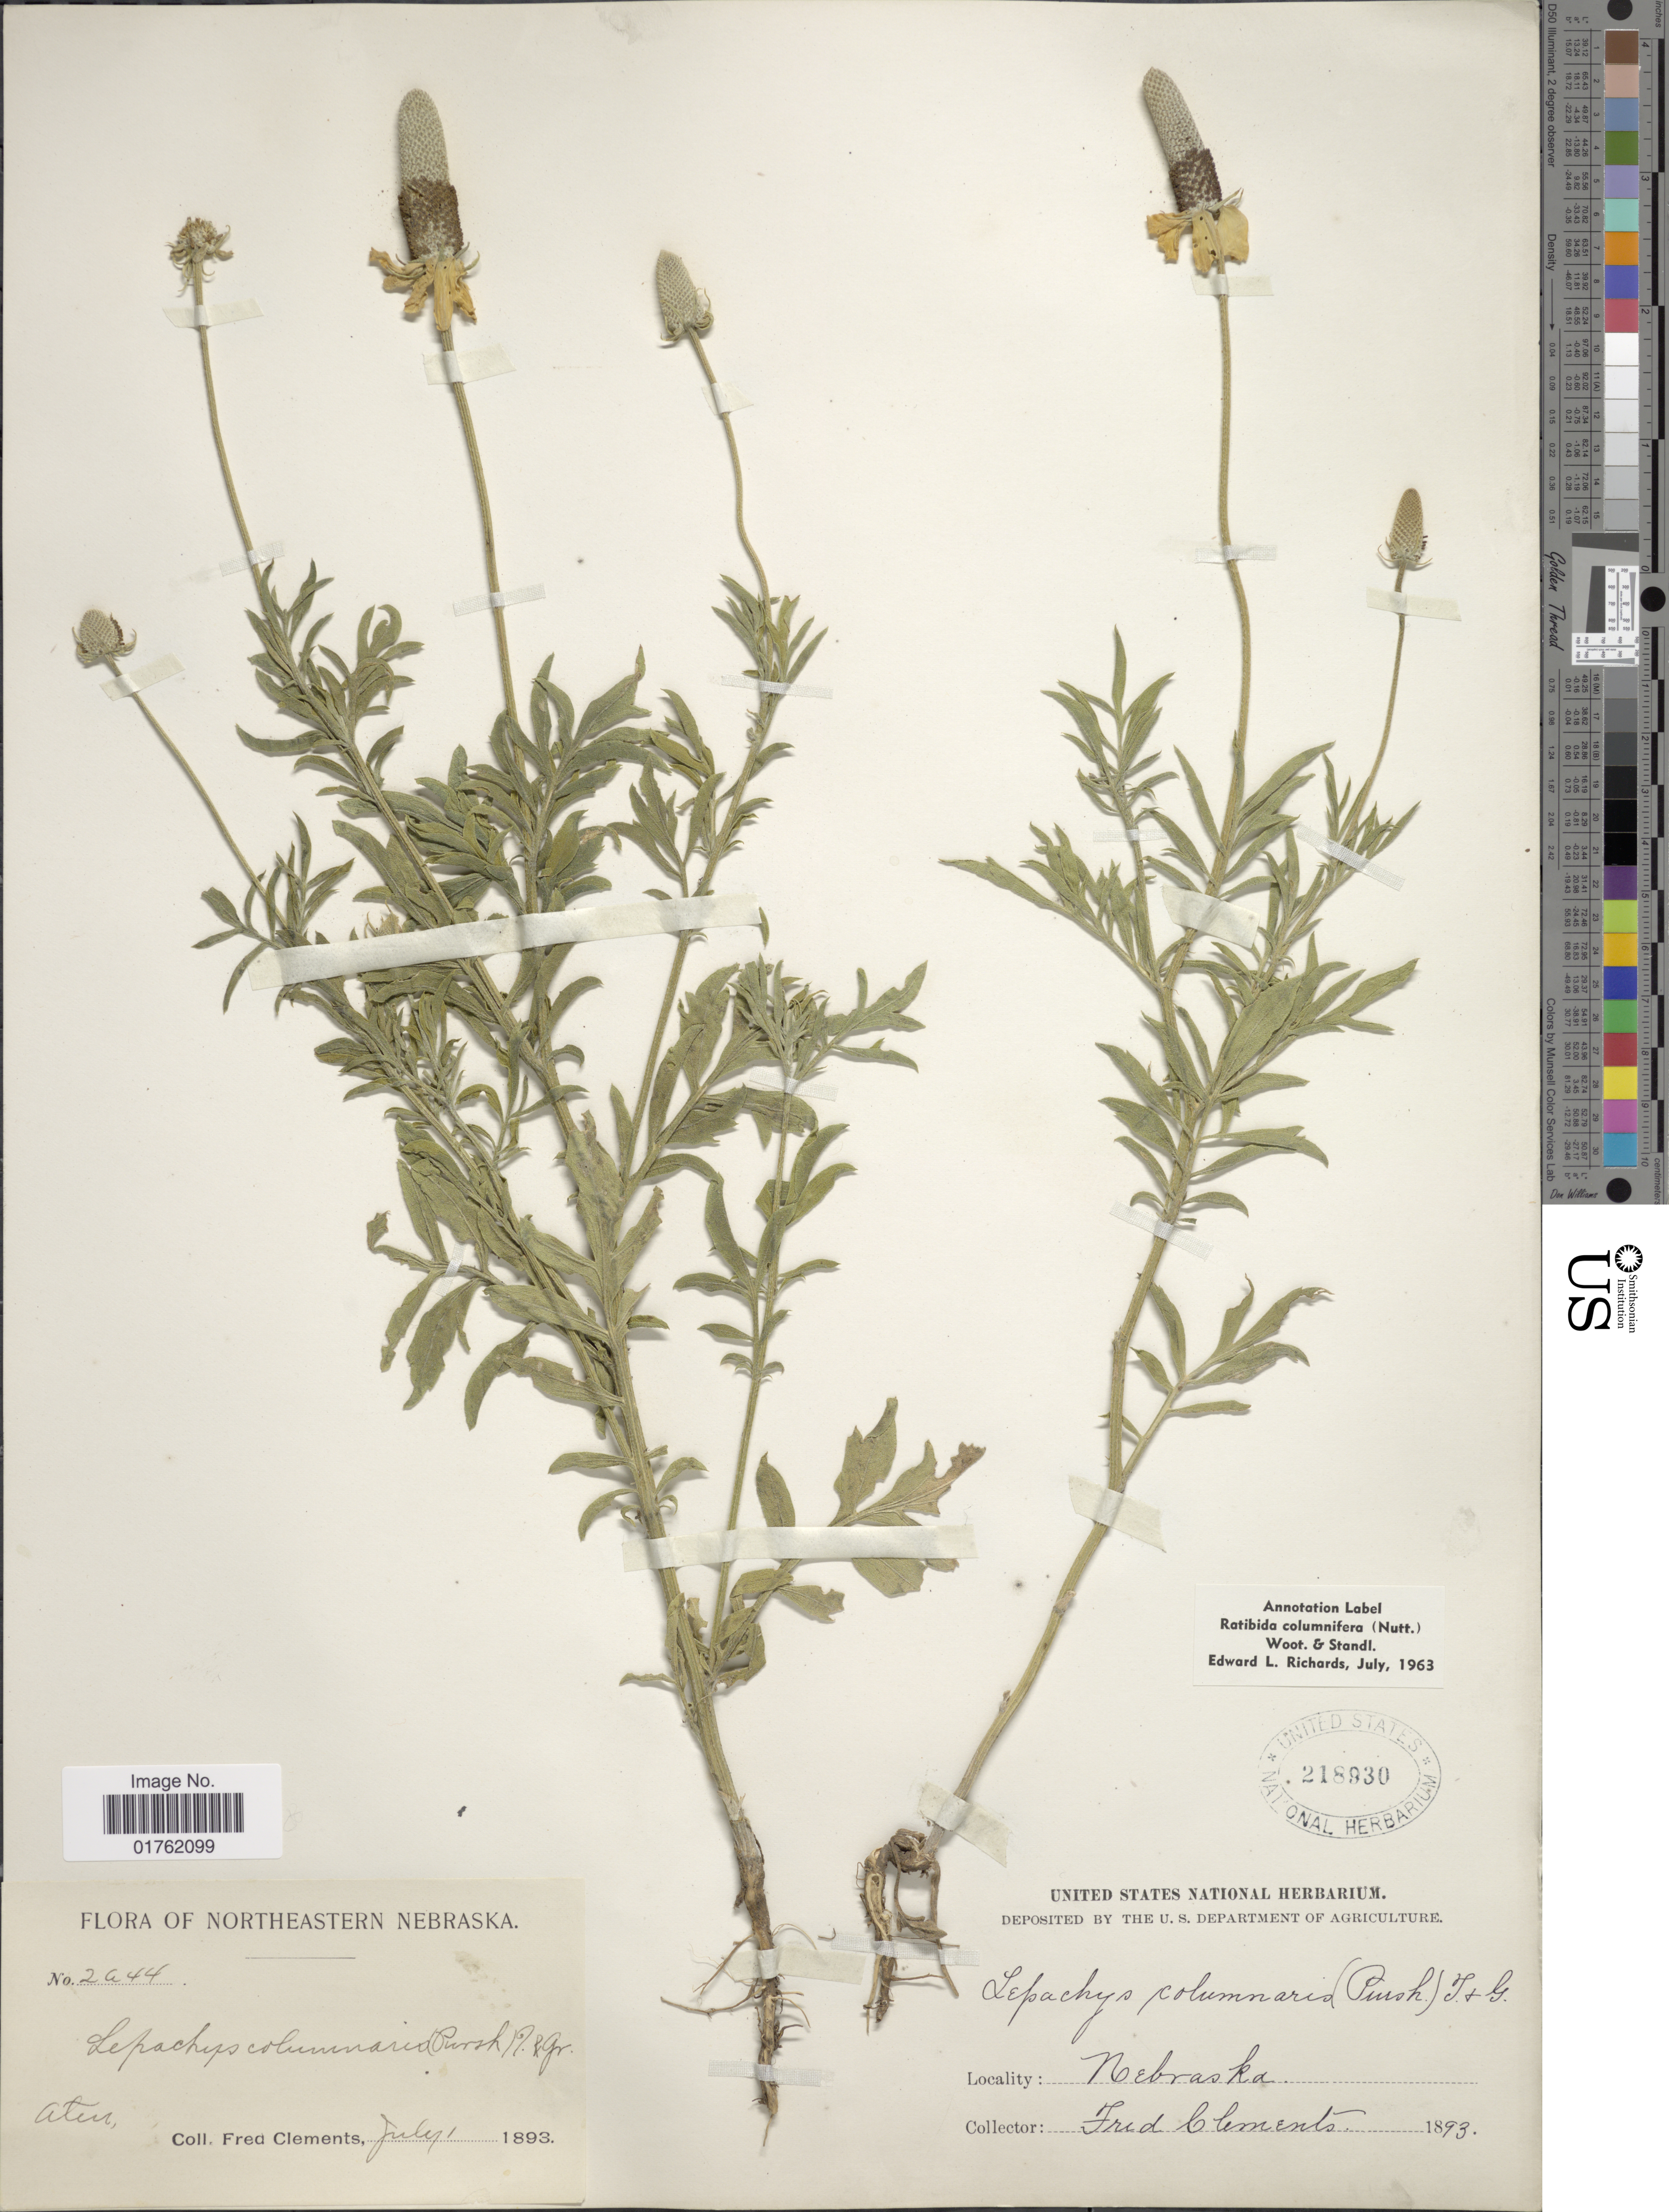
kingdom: Plantae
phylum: Tracheophyta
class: Magnoliopsida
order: Asterales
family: Asteraceae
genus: Ratibida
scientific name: Ratibida columnaris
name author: (Pursh) D. Don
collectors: F. Clements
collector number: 2644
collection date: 1893-07-01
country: United States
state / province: Nebraska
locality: Northeastern Nebraska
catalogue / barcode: US 218930